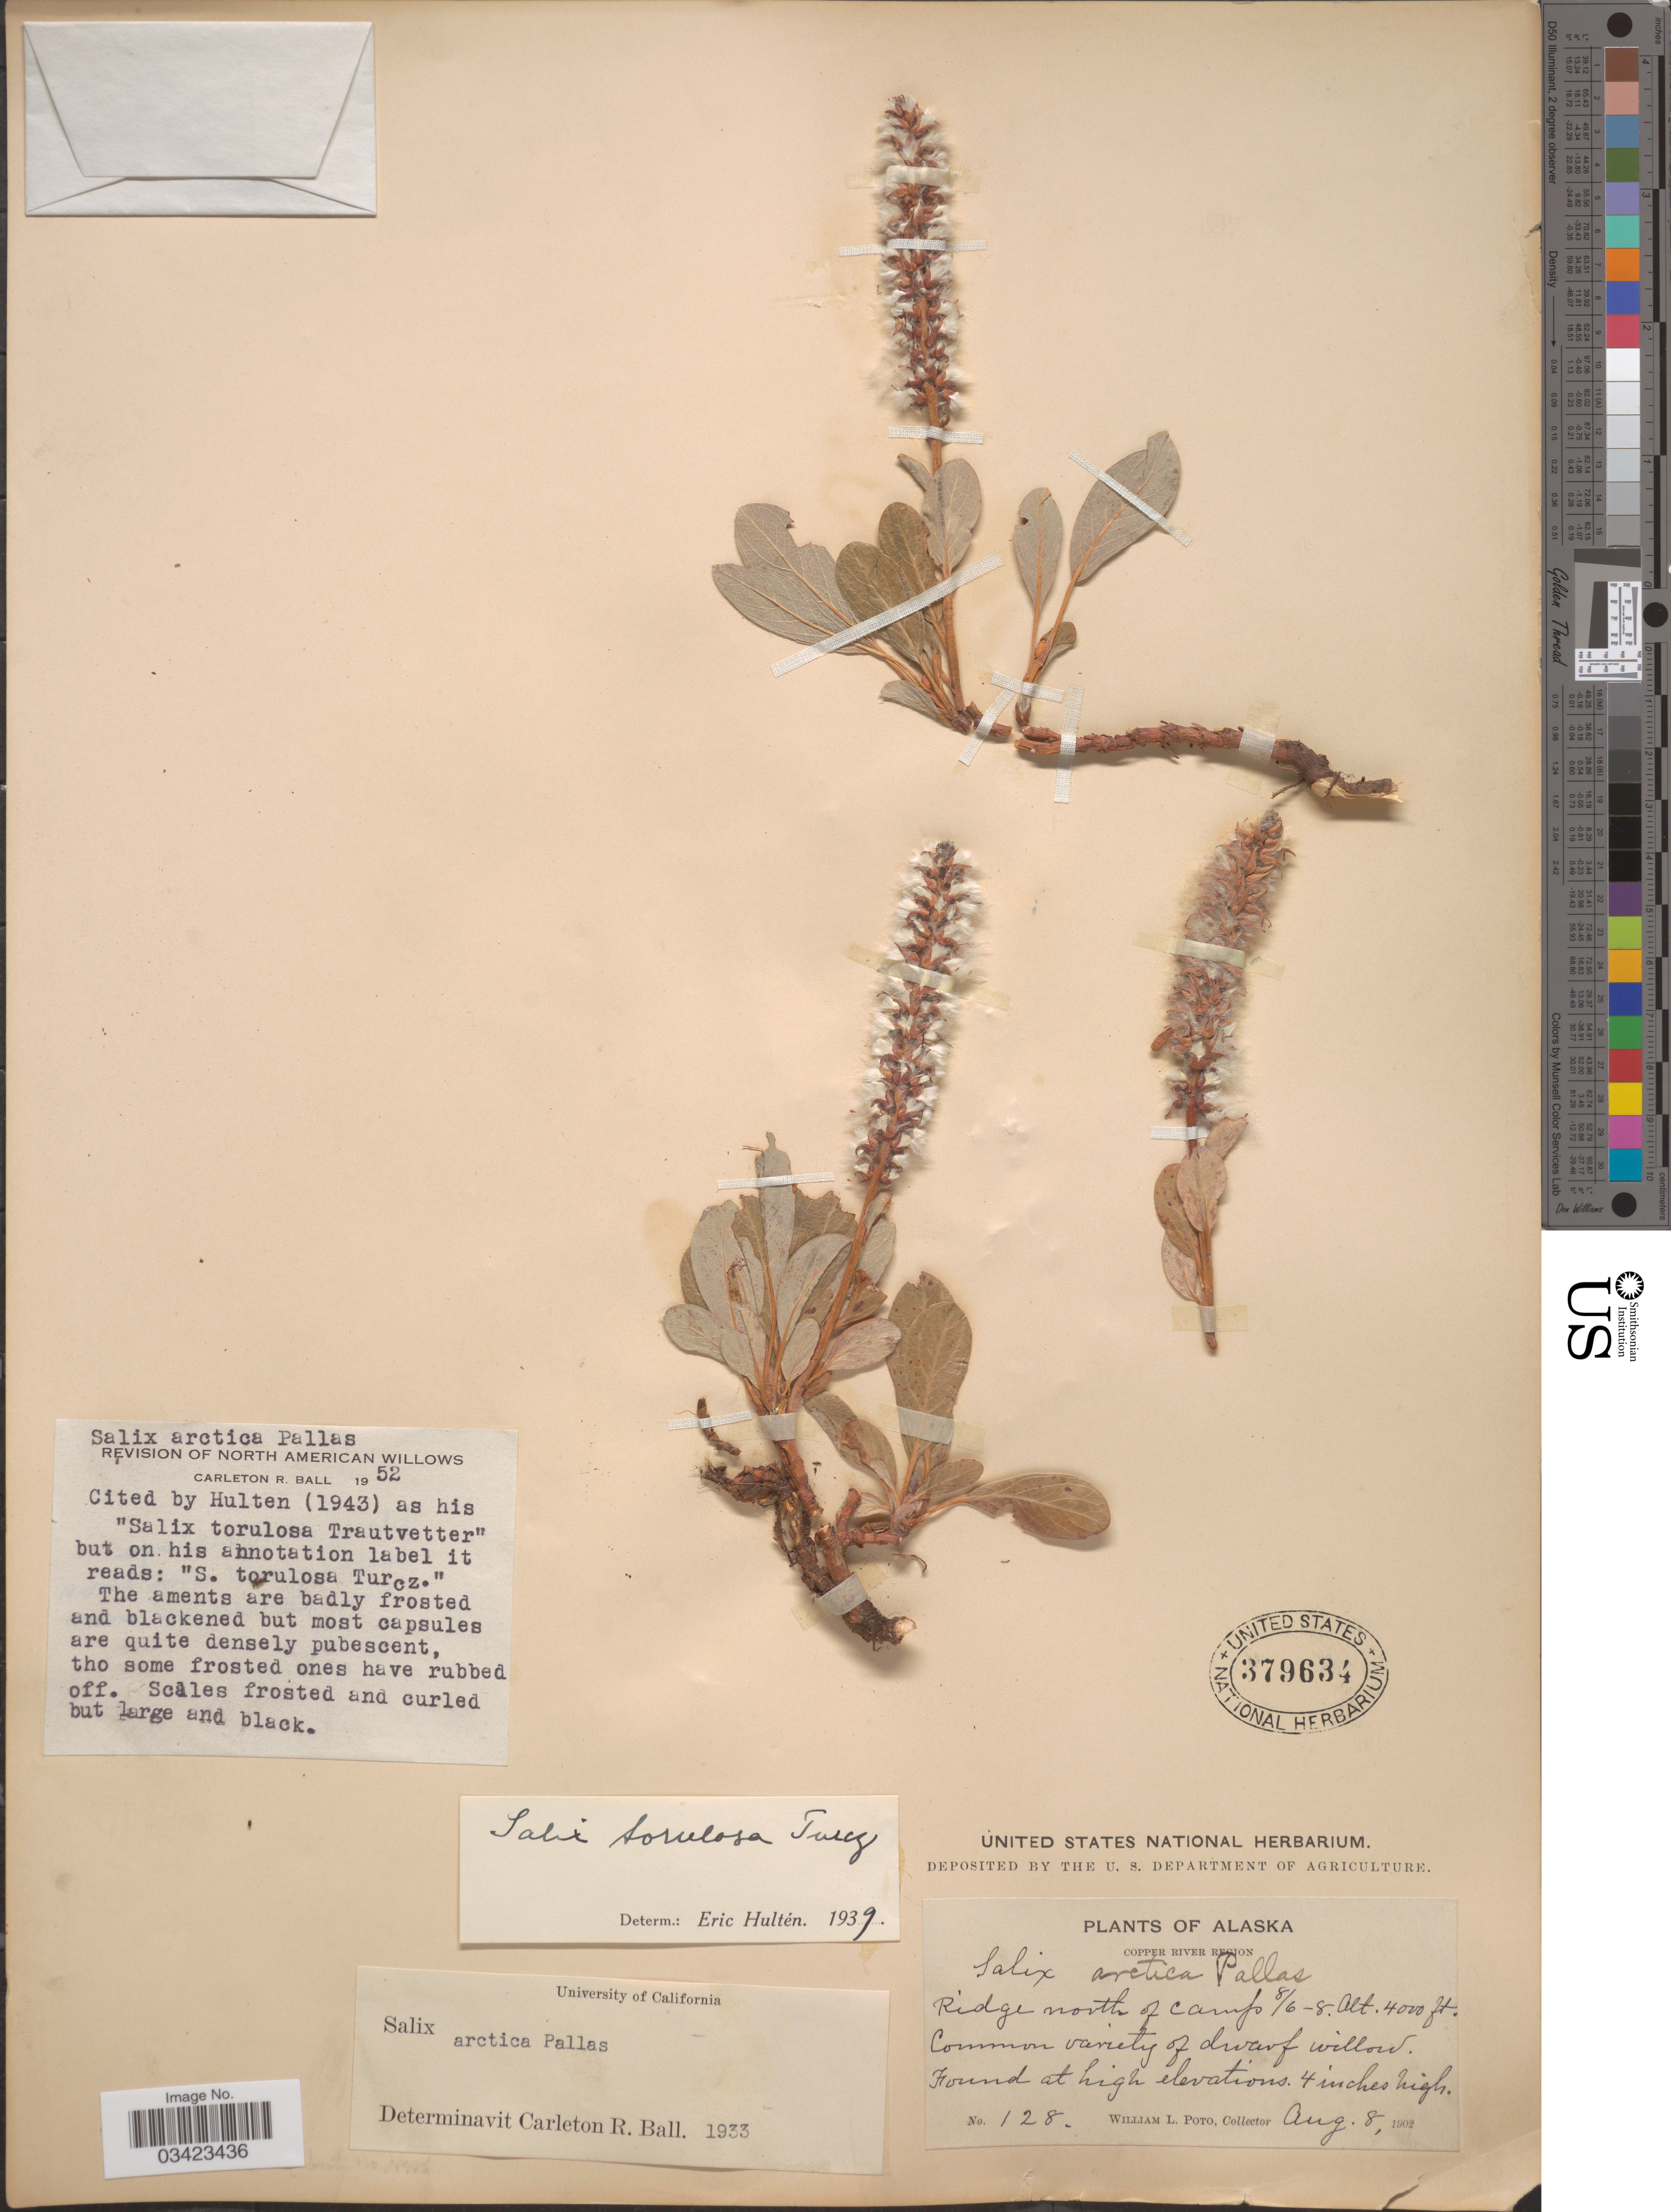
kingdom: Plantae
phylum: Tracheophyta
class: Magnoliopsida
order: Malpighiales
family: Salicaceae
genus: Salix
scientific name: Salix arctica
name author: Pall.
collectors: W. Poto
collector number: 128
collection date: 1902-08-08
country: United States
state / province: Alaska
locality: Copper River Region. Ridge north of camp 8/6-8.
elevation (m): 1219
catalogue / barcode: US 379634